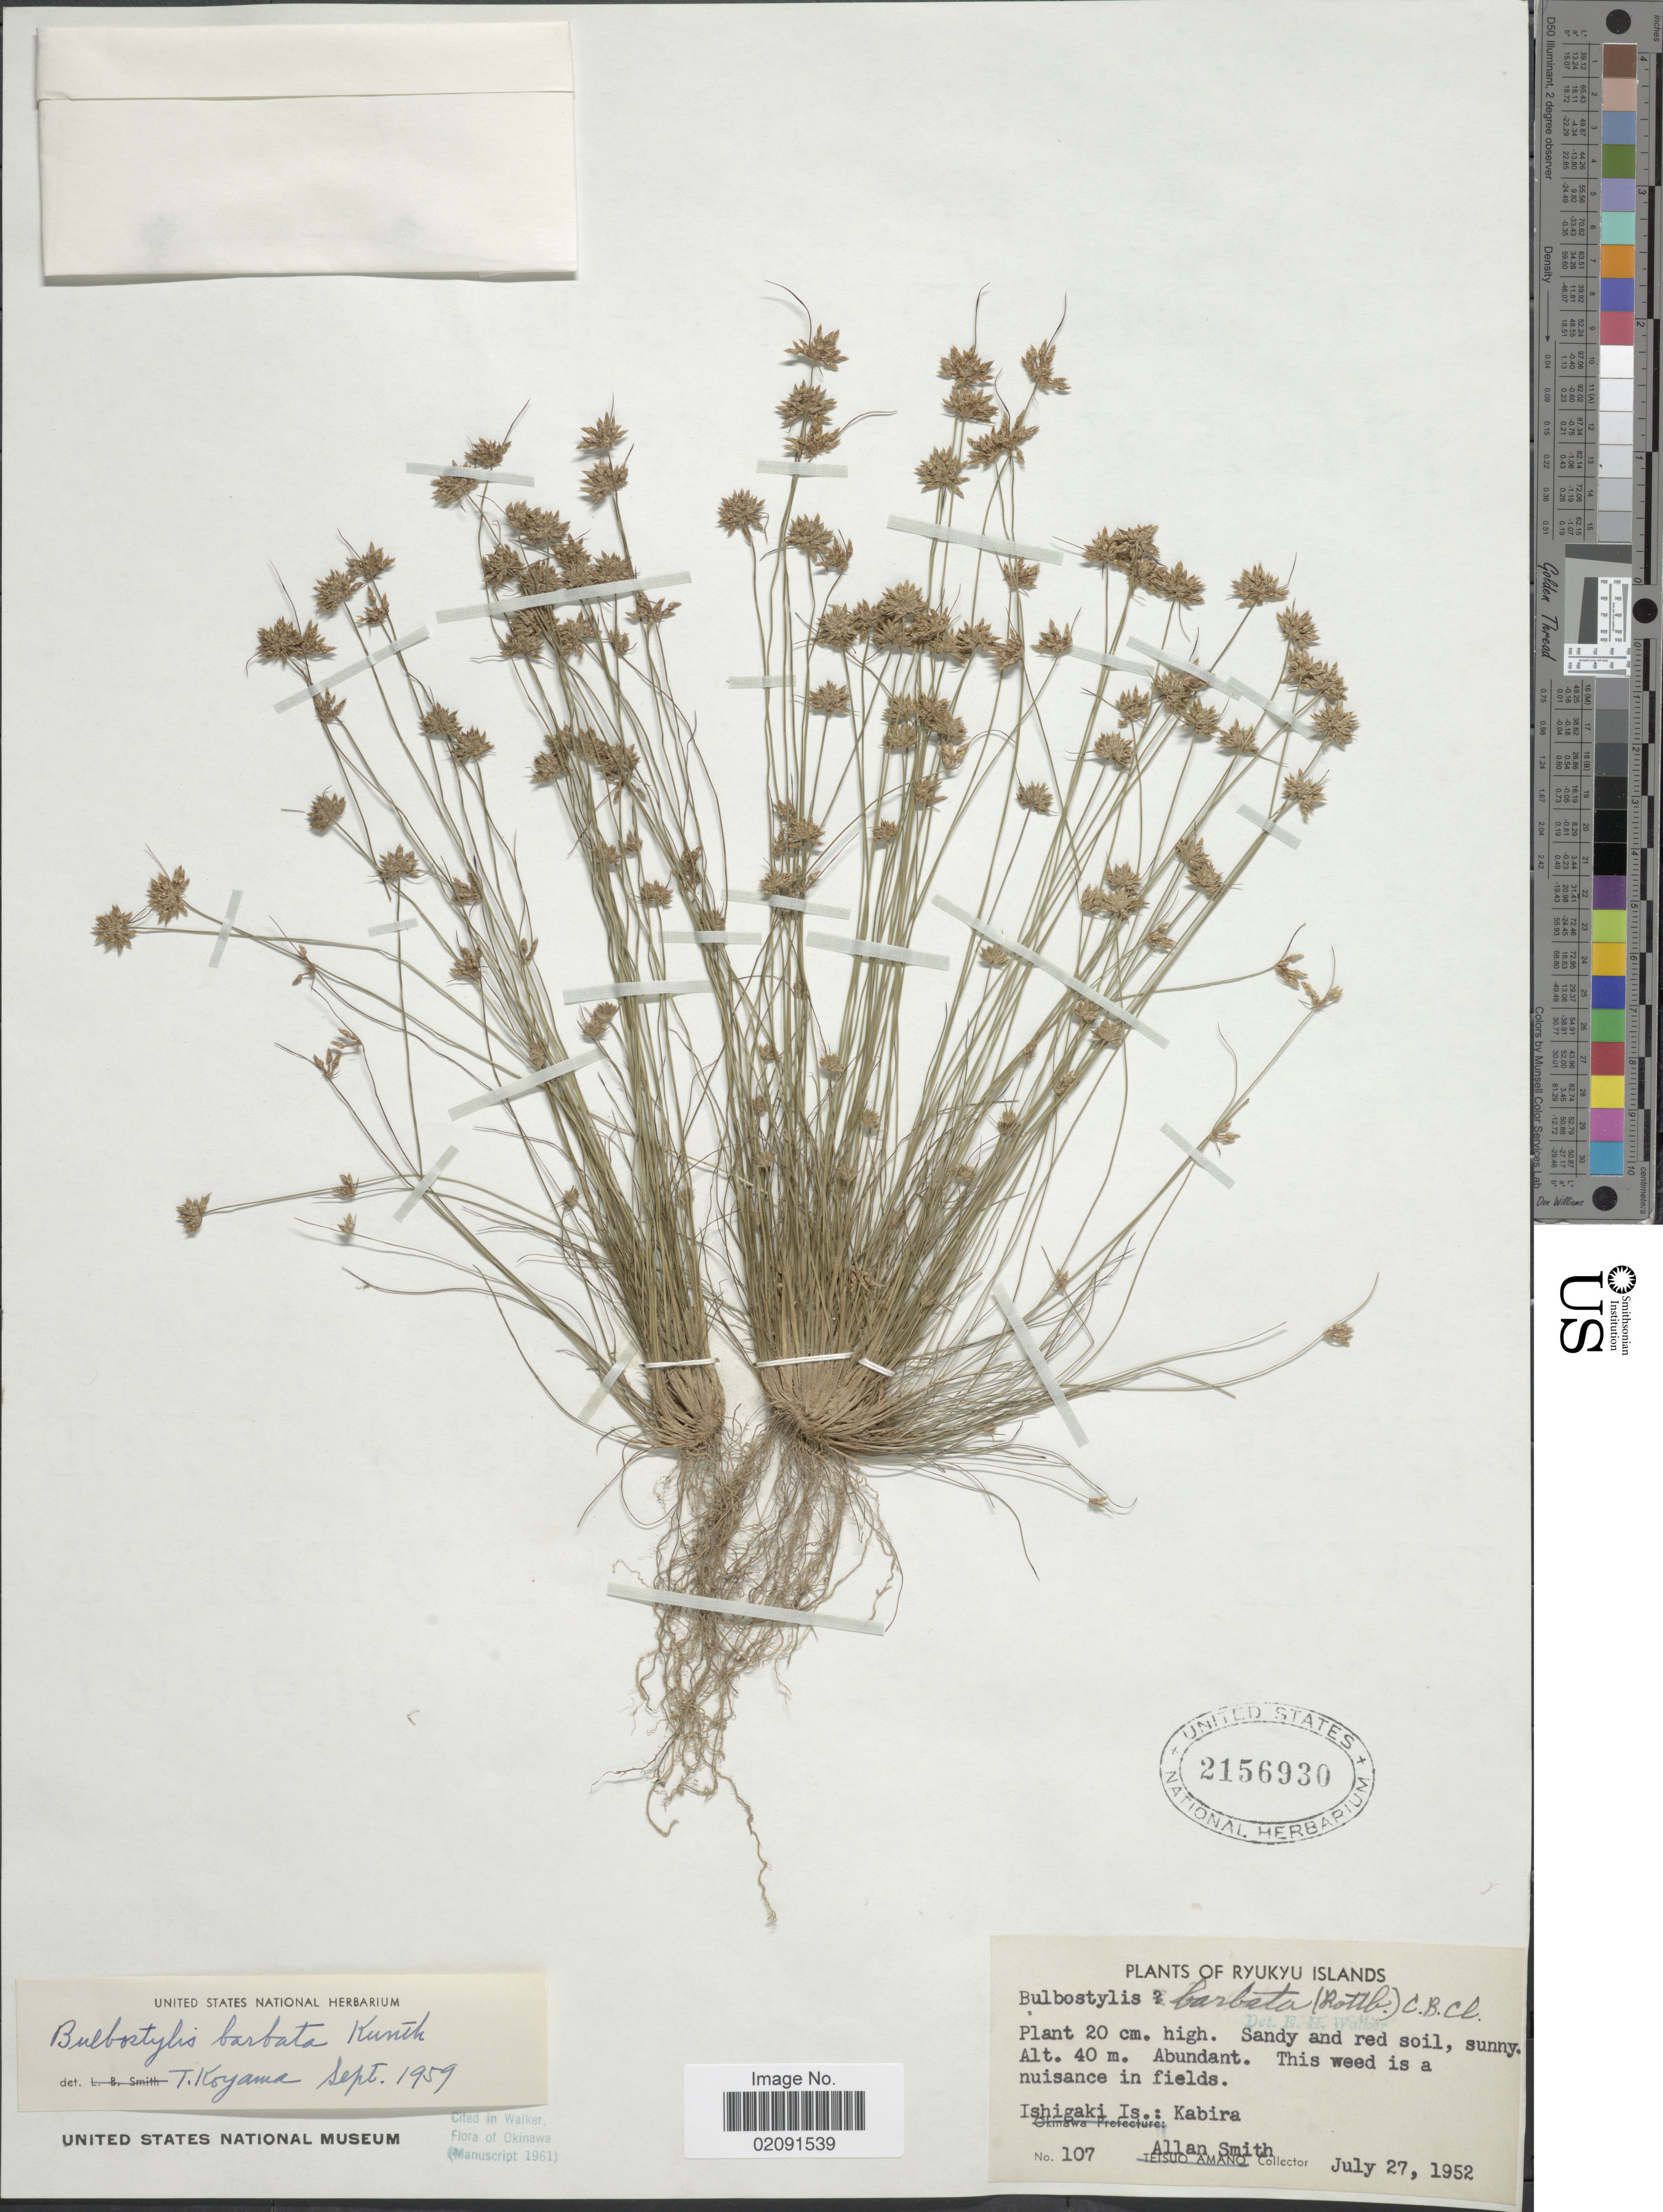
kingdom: Plantae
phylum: Tracheophyta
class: Liliopsida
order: Poales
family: Cyperaceae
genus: Bulbostylis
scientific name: Bulbostylis barbata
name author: (Rottb.) C.B. Clarke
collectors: A. Smith & T. Amano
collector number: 107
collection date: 1952-07-27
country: Japan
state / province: Okinawa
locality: Ryukyu Islands, Ishigaki Is.: Kabira.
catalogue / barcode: US 2156930